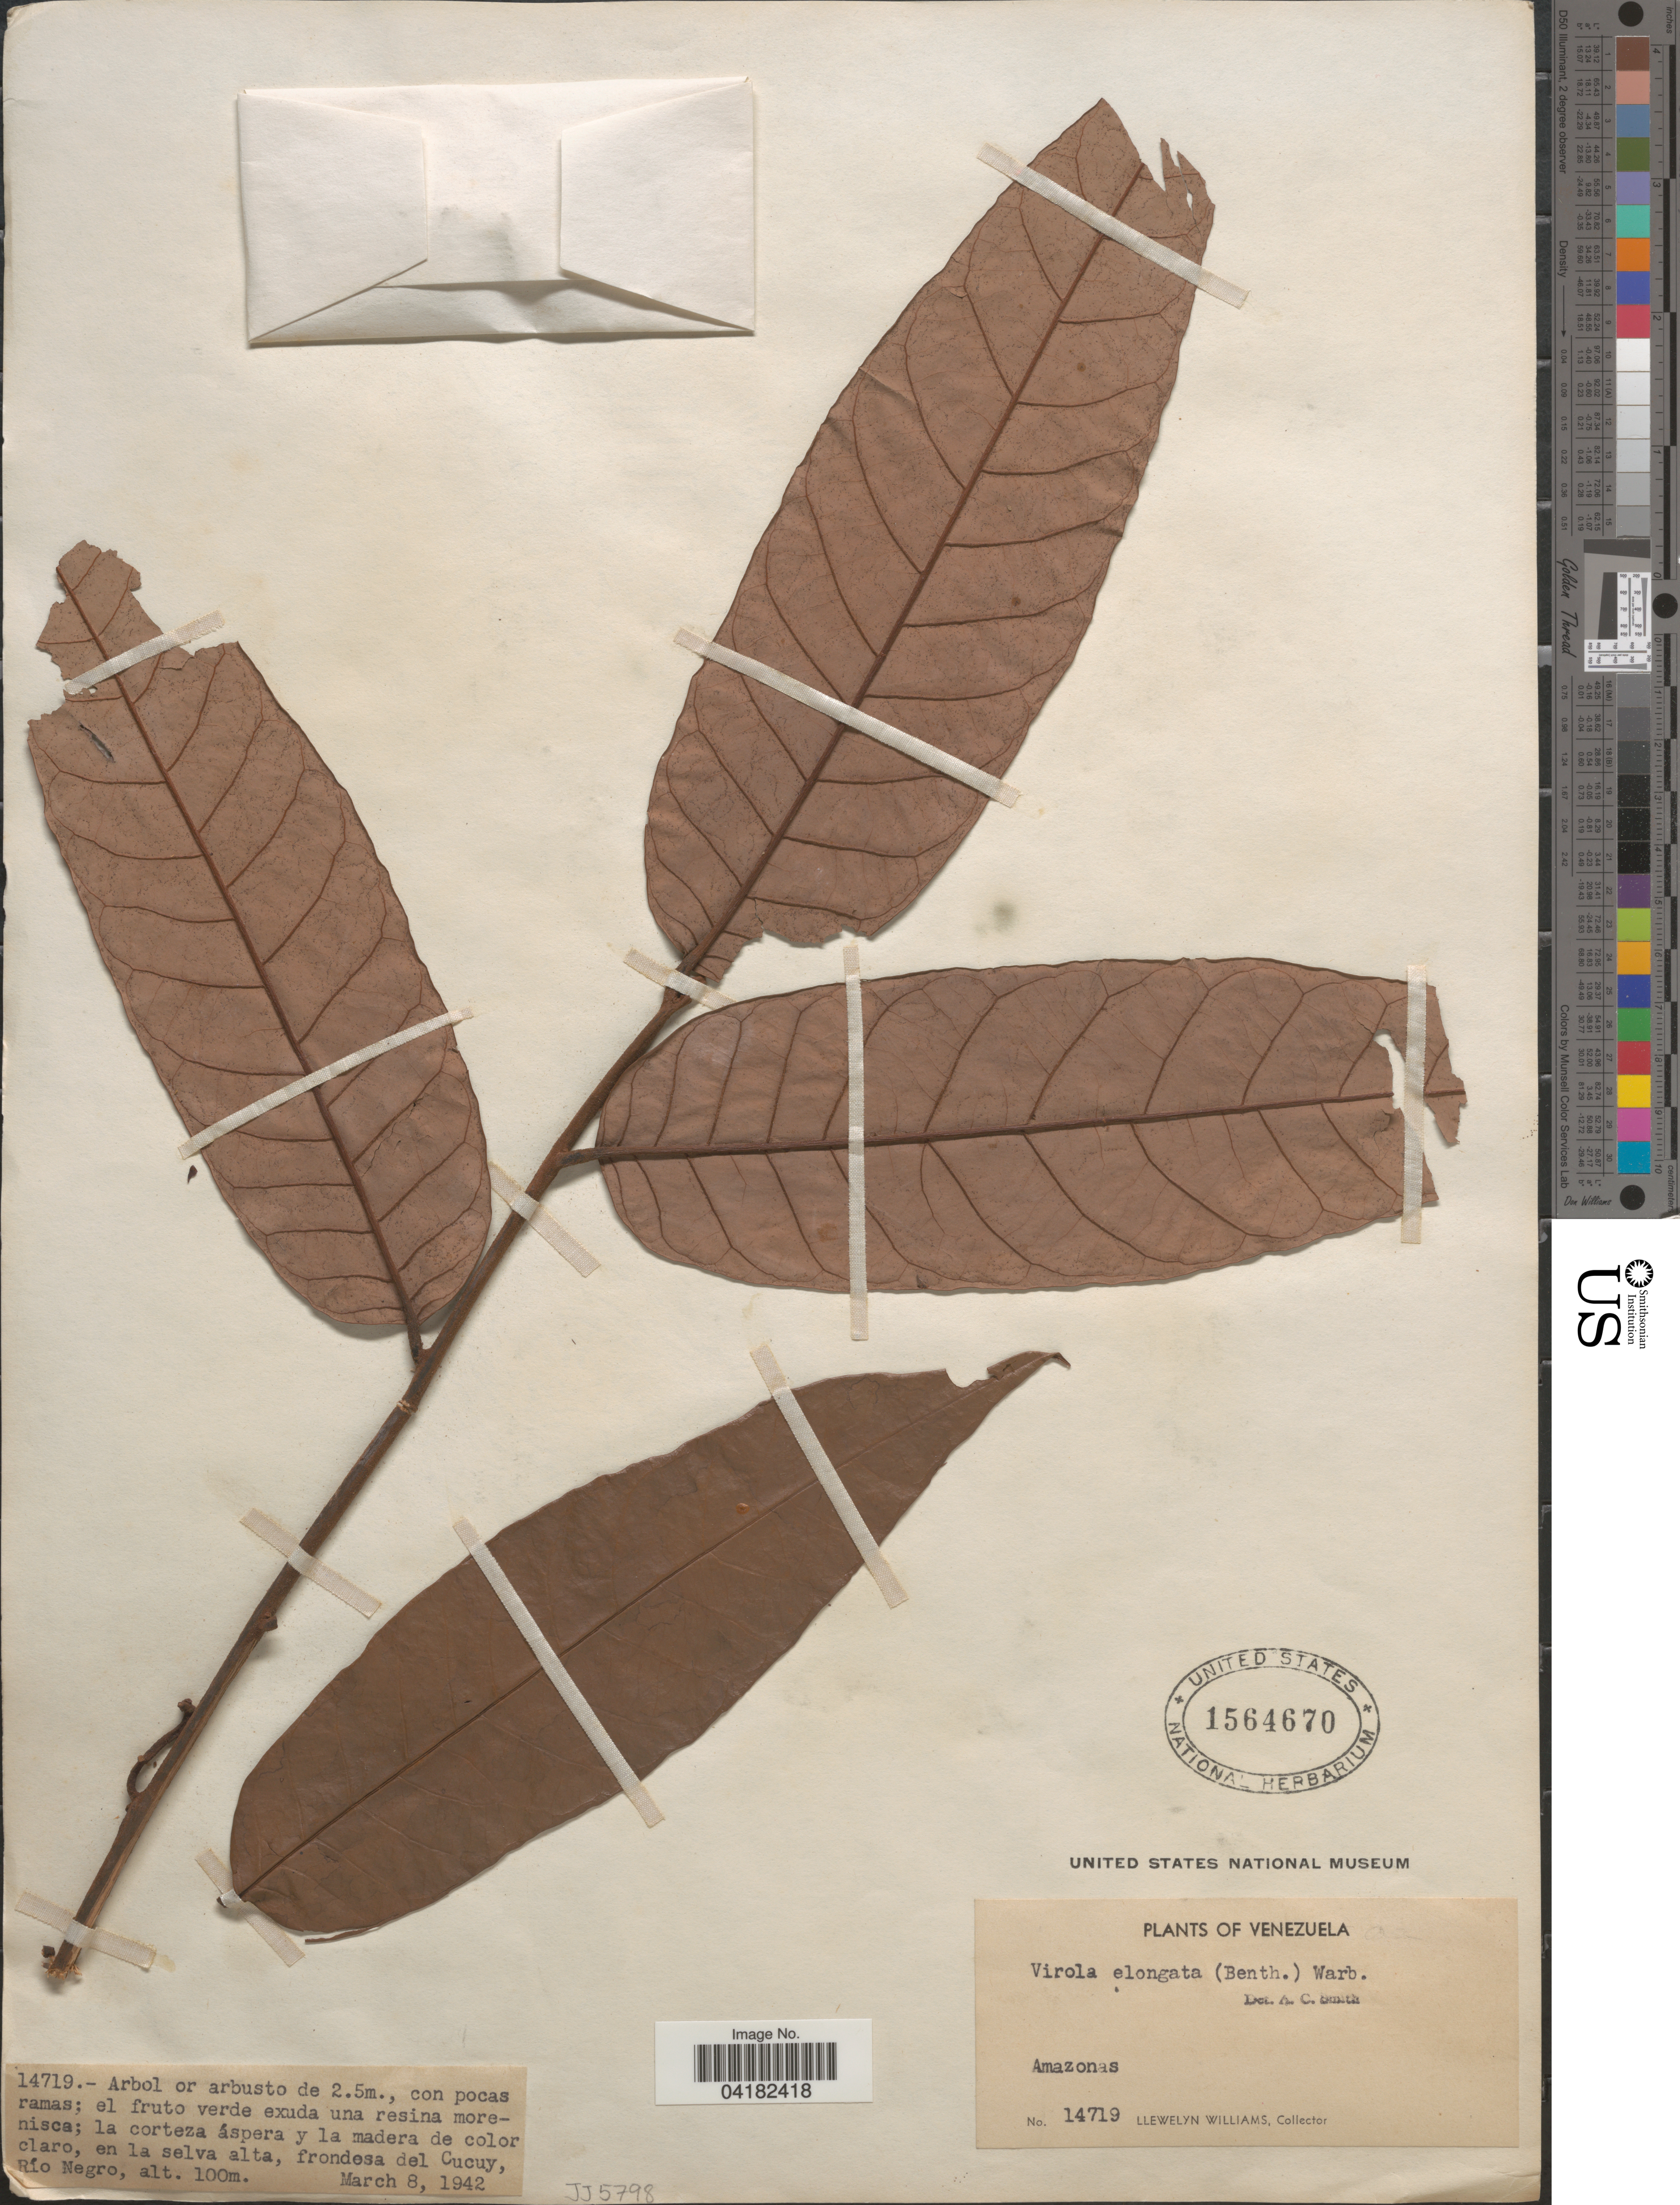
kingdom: Plantae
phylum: Tracheophyta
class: Magnoliopsida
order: Magnoliales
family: Myristicaceae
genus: Virola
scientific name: Virola elongata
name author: (Benth.) Warb.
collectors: Ll. Williams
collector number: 14719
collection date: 1942-03-08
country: Venezuela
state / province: Amazonas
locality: En la selva alta, frondesa del Cucuy, Río Negro.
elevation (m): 100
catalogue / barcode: US 1564670